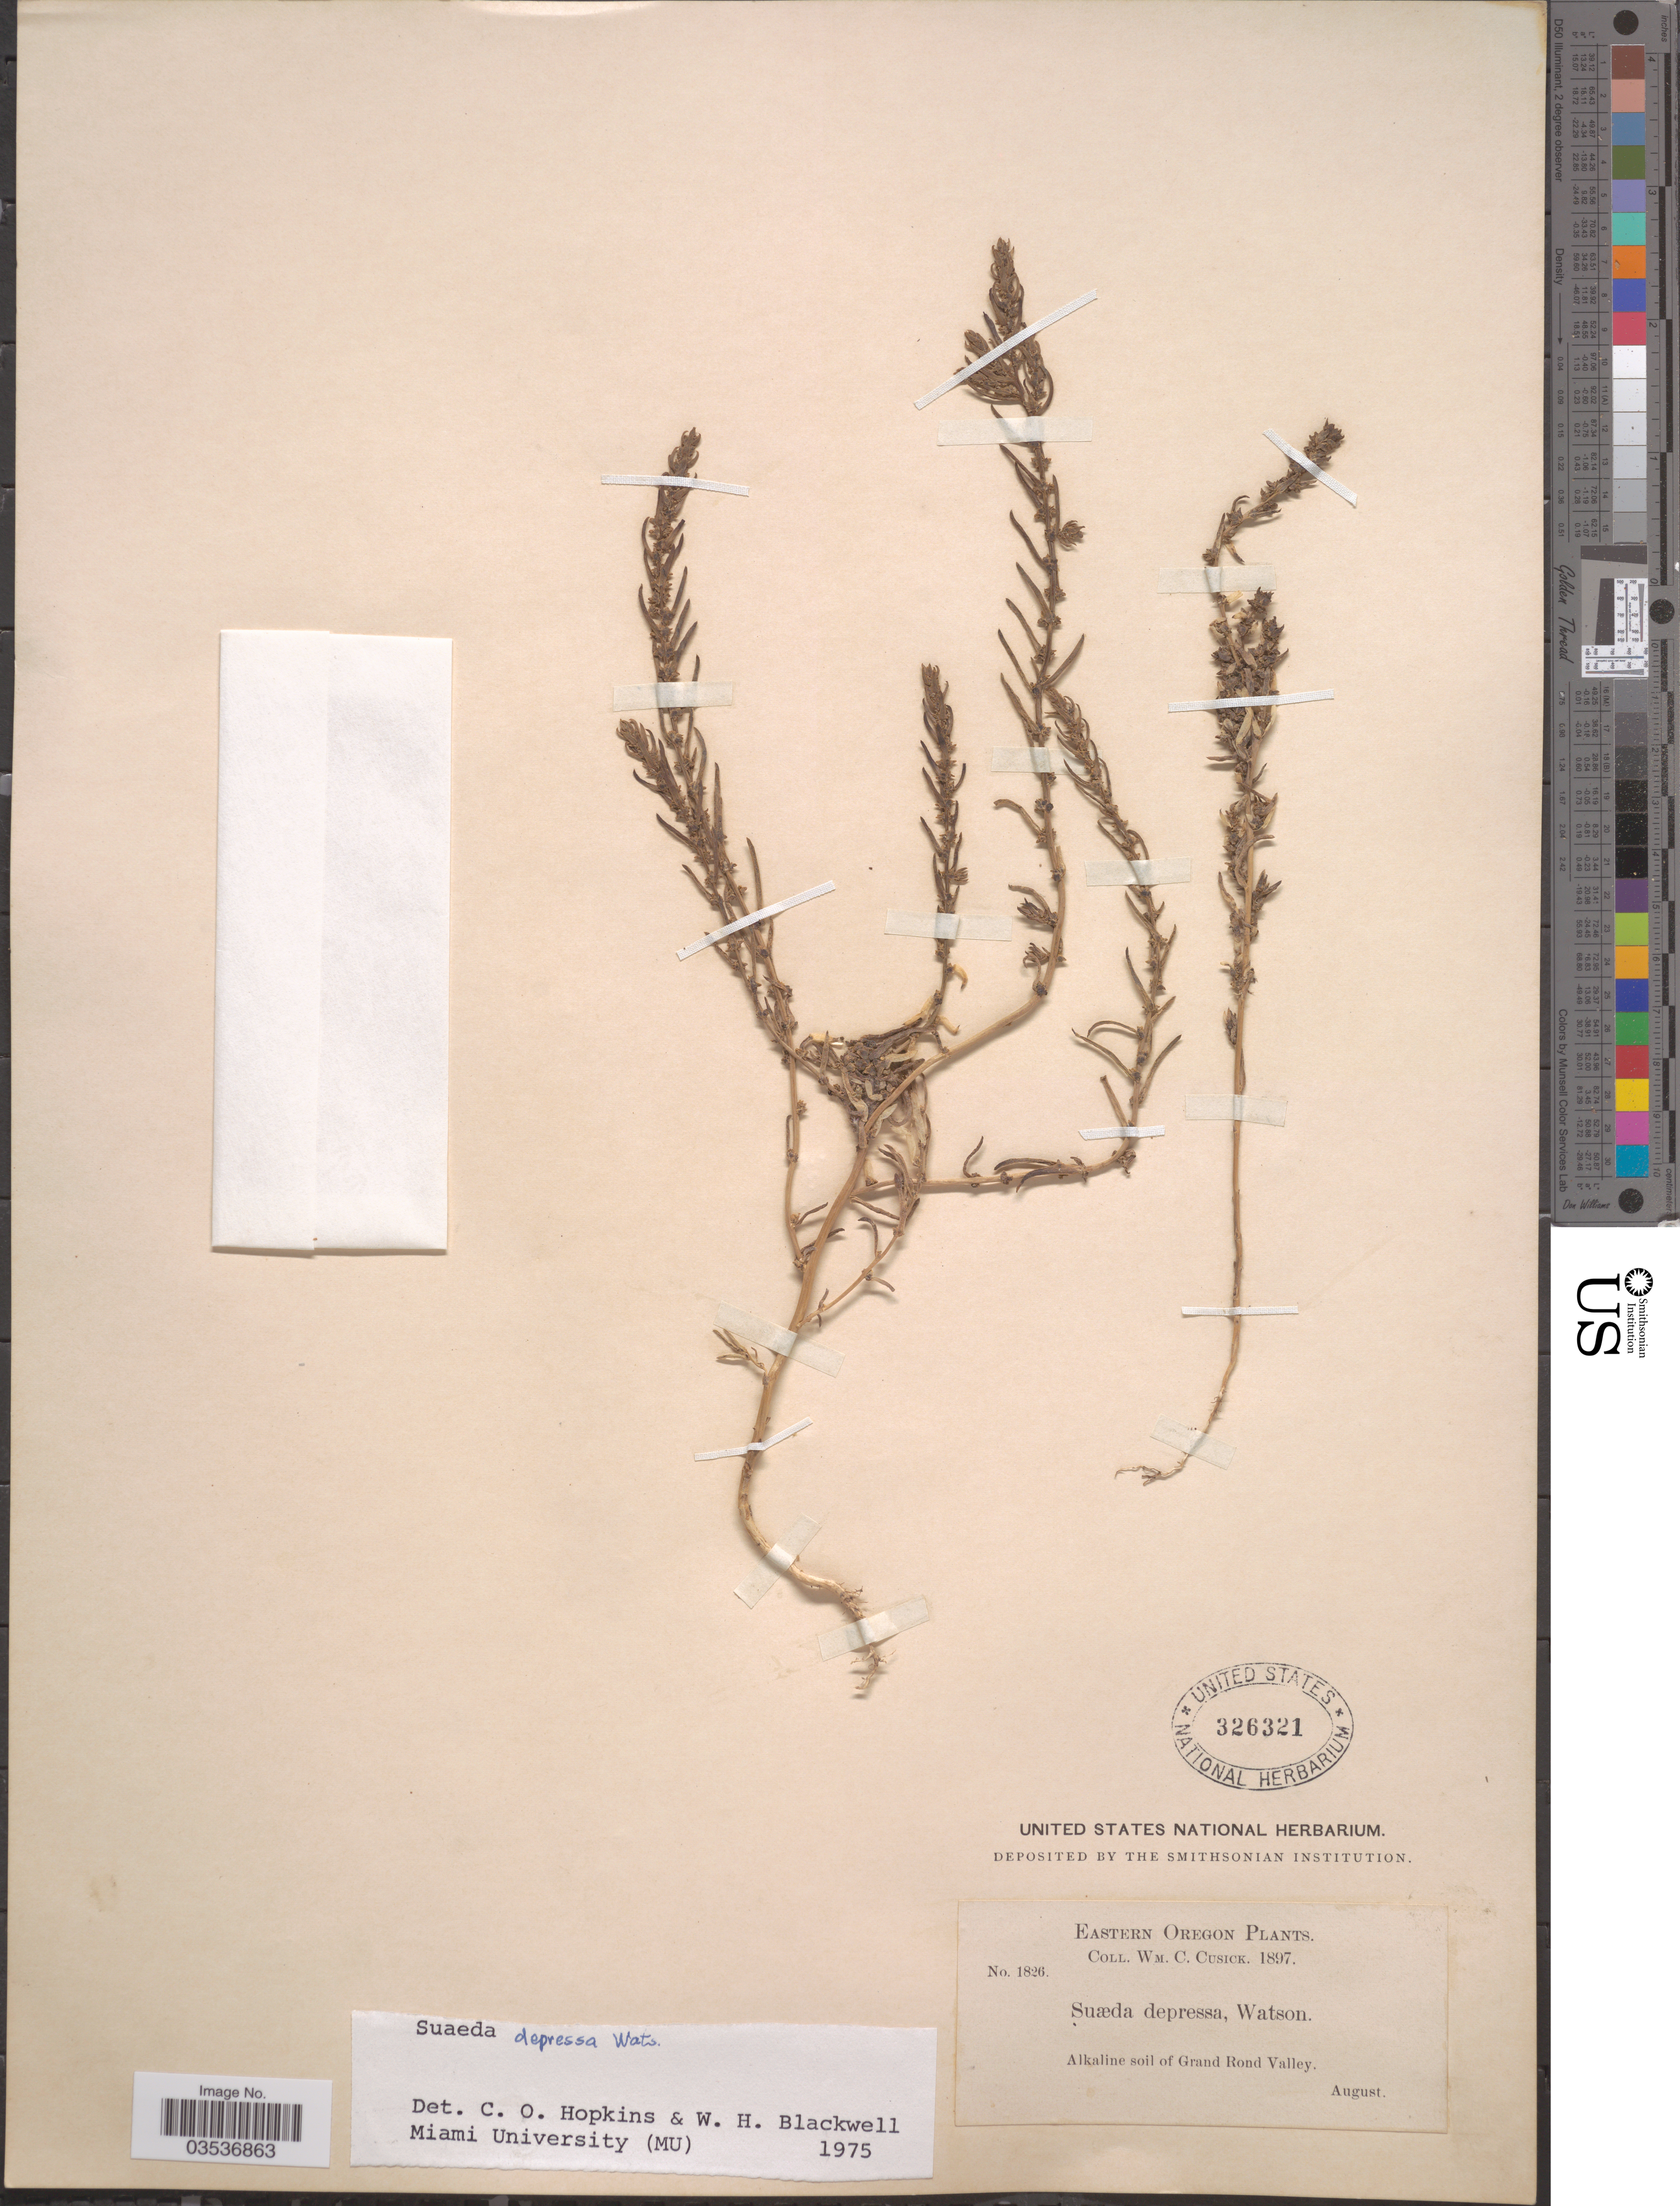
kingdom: Plantae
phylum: Tracheophyta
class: Magnoliopsida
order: Caryophyllales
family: Amaranthaceae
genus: Suaeda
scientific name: Suaeda depressa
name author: (Pursh) S. Watson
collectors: W. C. Cusick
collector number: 1826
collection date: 1897-08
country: United States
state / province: Oregon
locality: Eastern Oregon. Grand Round Valley.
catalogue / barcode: US 326321